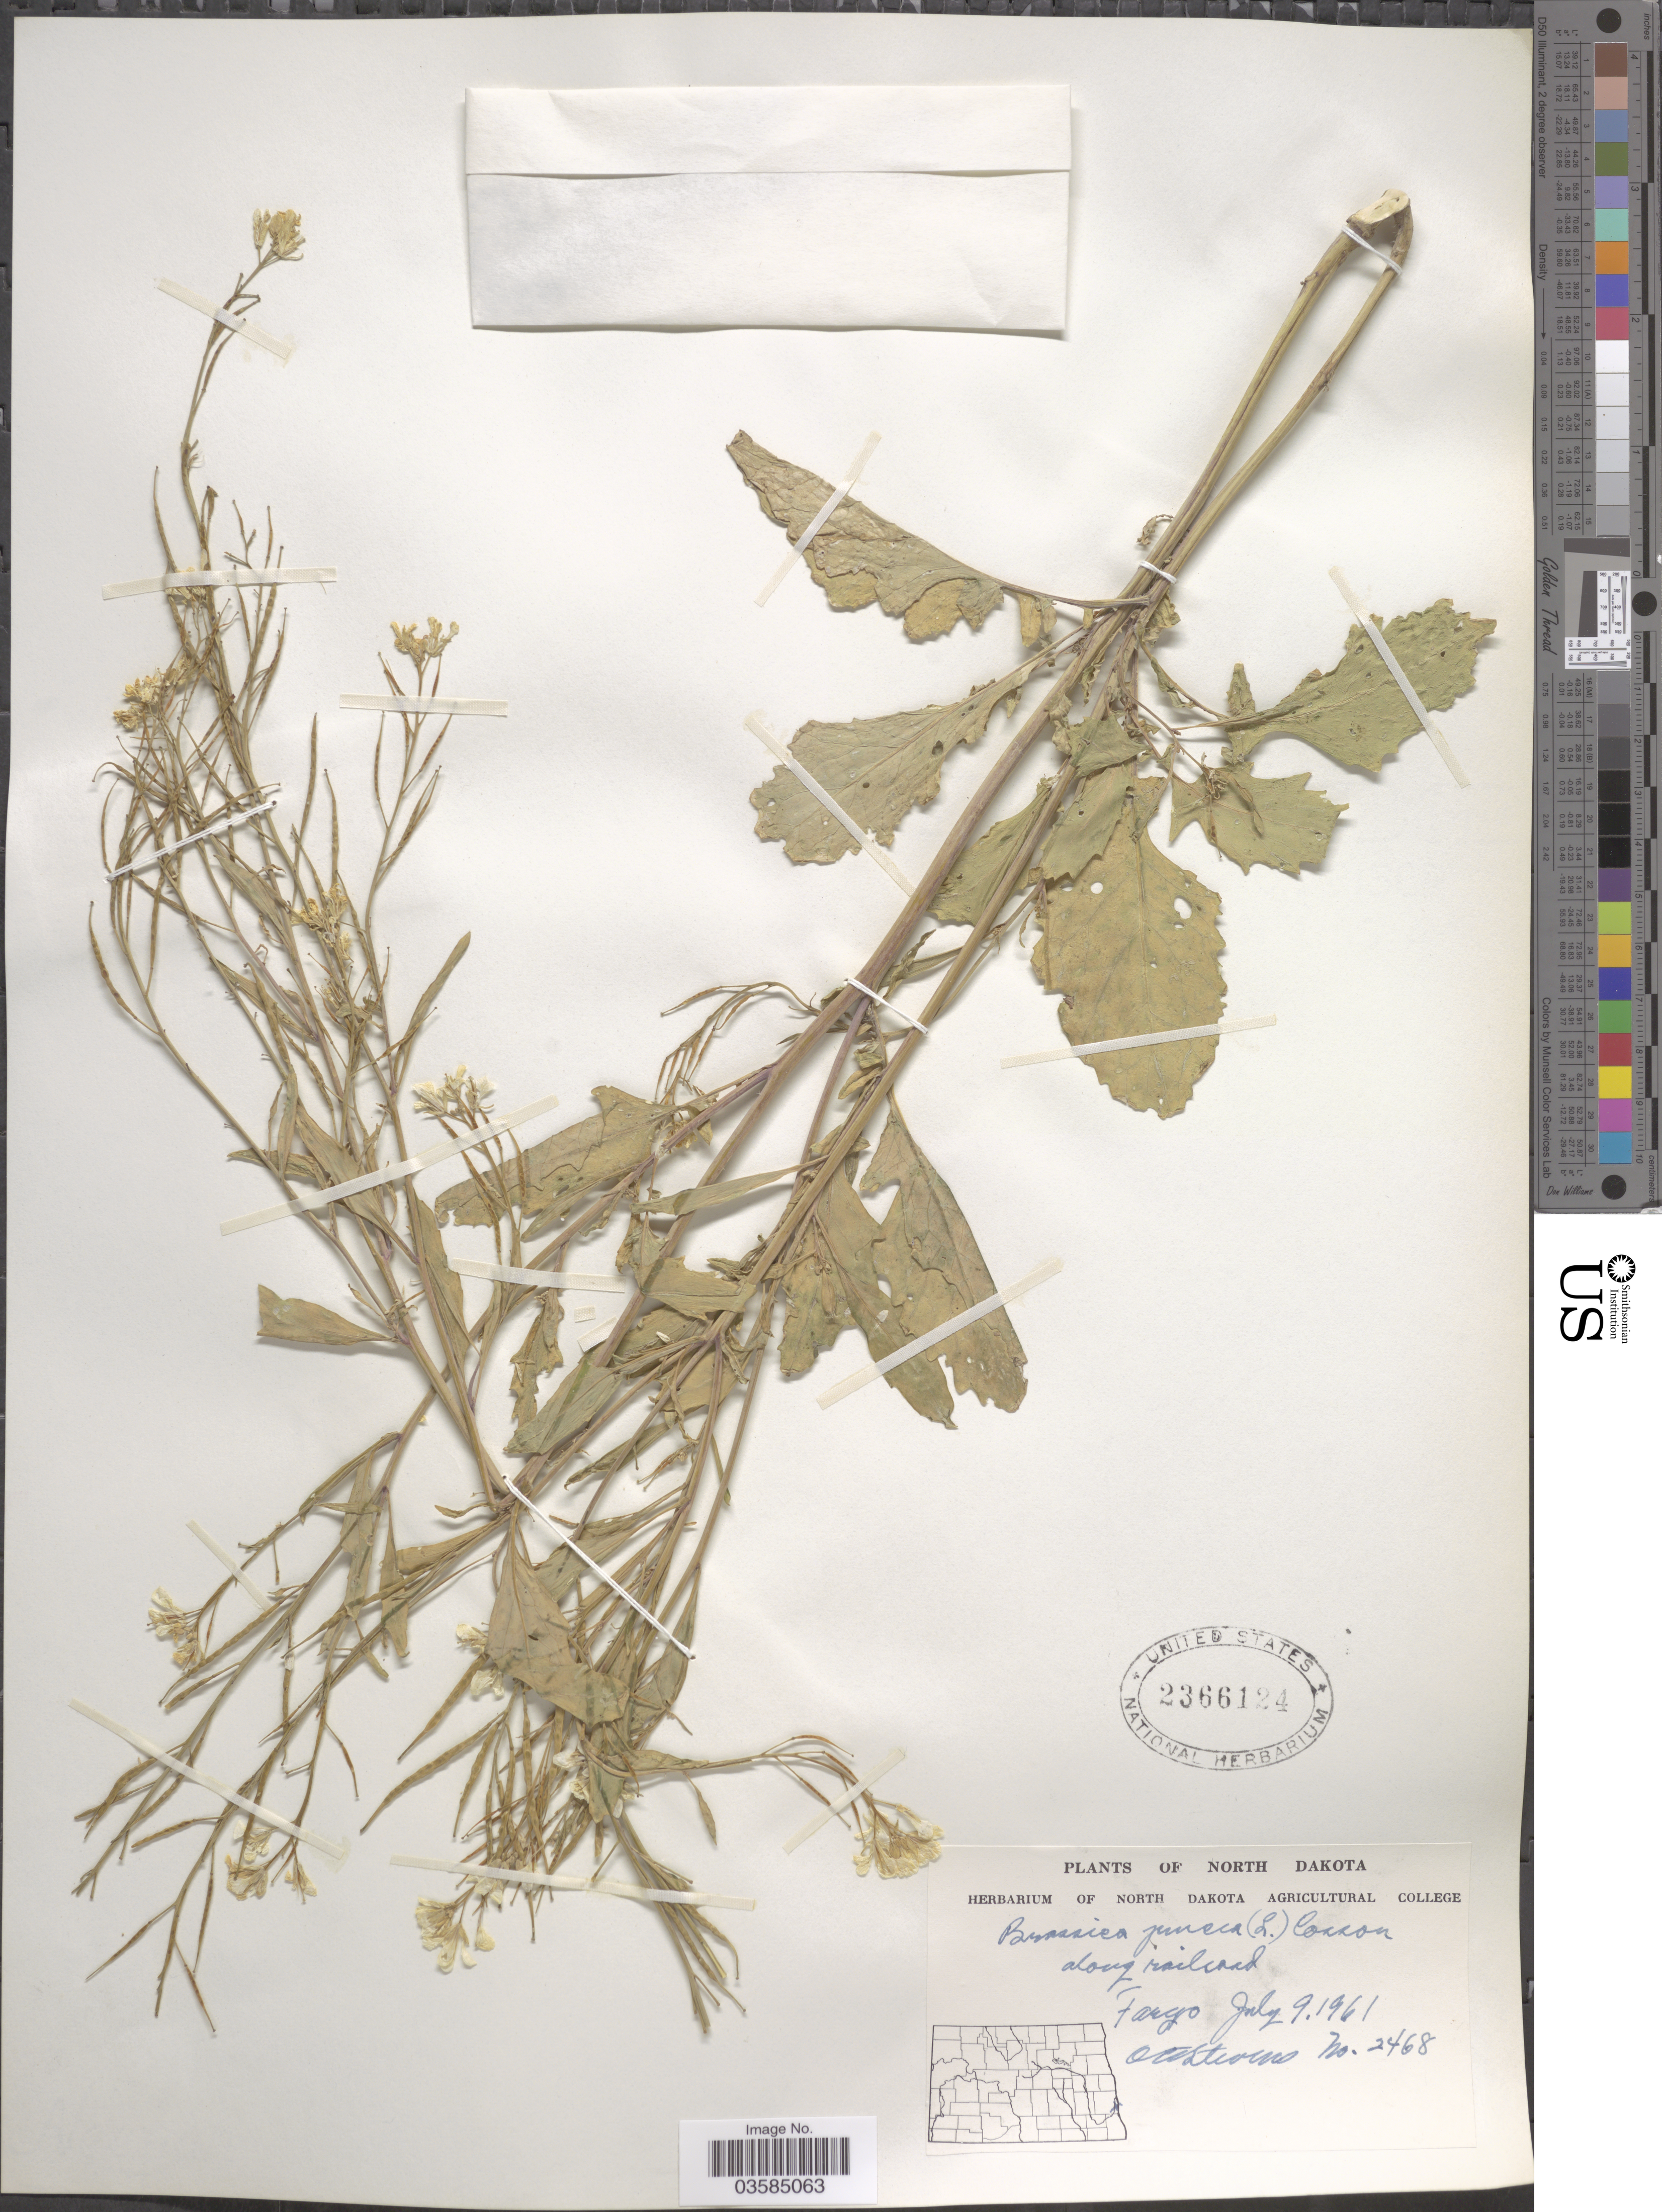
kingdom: Plantae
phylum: Tracheophyta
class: Magnoliopsida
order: Brassicales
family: Brassicaceae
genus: Brassica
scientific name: Brassica juncea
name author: (L.) Czern.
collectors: O. A. Stevens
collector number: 2468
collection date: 1961-07-09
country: United States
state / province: North Dakota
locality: Along railroad. Fargo.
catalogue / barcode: US 2366124